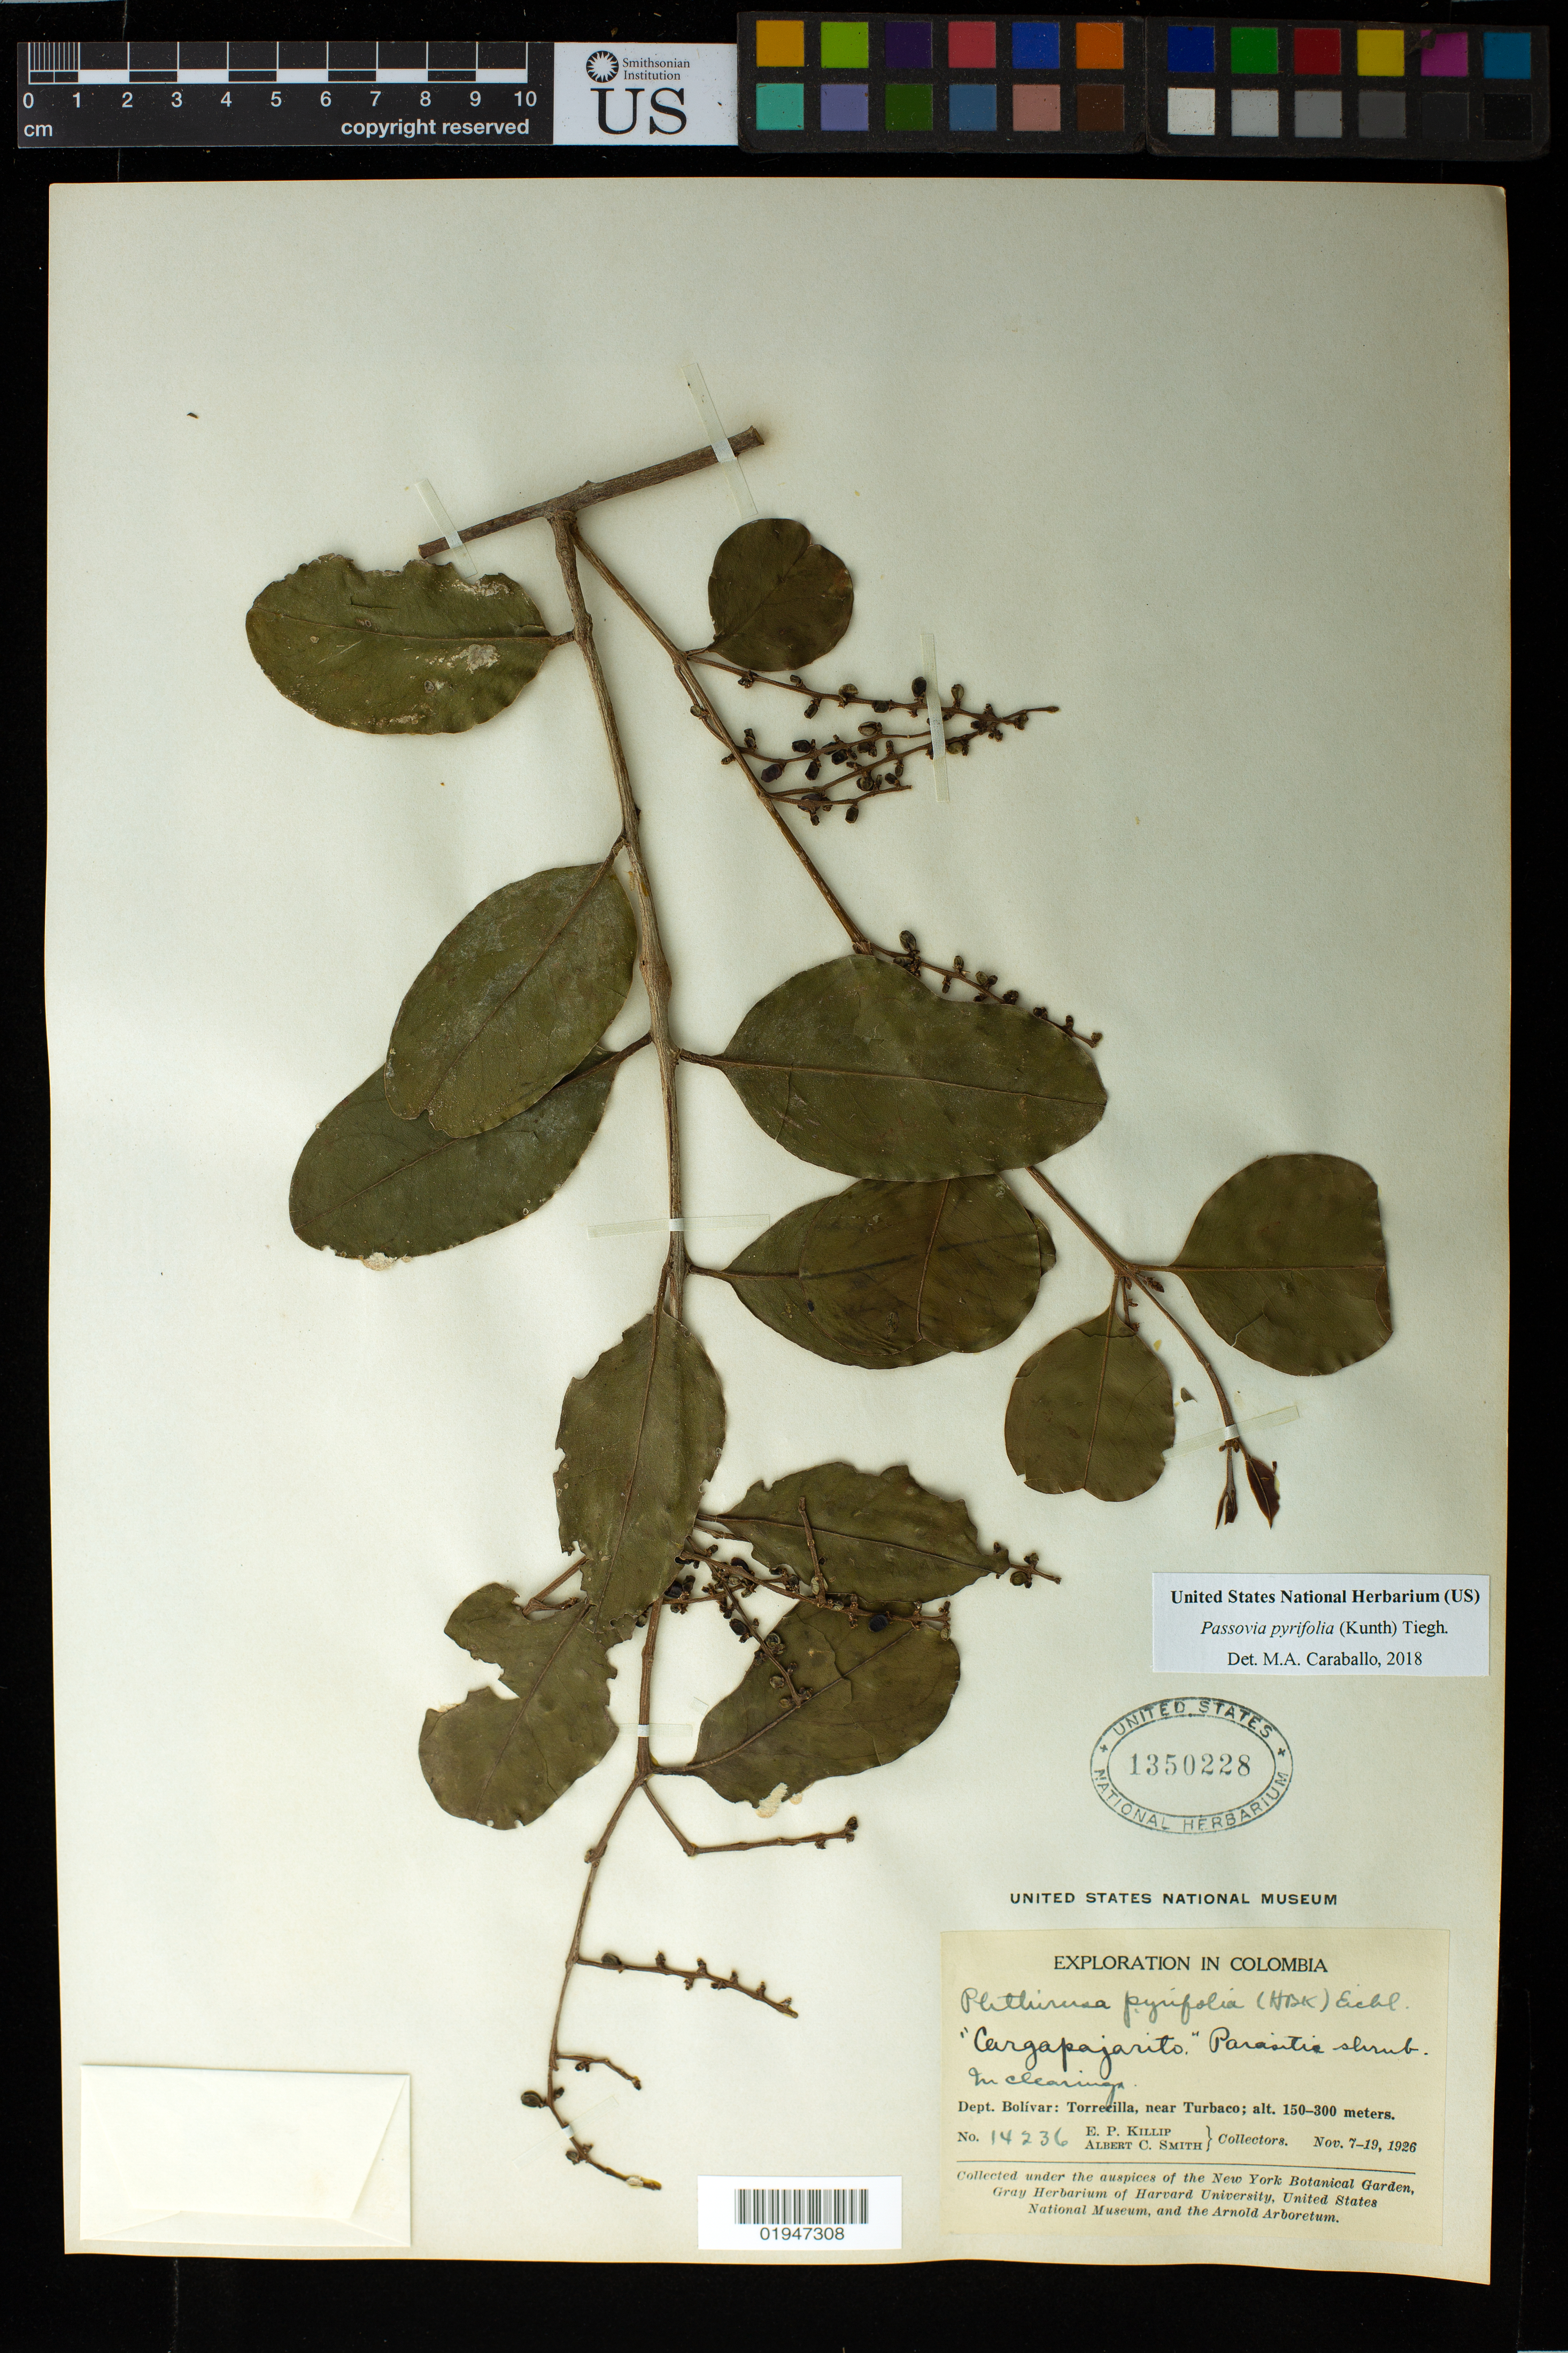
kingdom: Plantae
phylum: Tracheophyta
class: Magnoliopsida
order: Santalales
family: Loranthaceae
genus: Passovia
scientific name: Passovia pyrifolia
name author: (Kunth) Tiegh.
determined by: Caraballo-Ortiz, Marcos A., (MISS), University of Mississippi (UNITED STATES)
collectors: E. P. Killip & A. C. Smith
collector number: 14236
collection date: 1926-11-07/1926-11-19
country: Colombia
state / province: Bolívar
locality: Torecilla, near Turbaco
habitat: In clearing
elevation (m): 150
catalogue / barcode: US 1350228